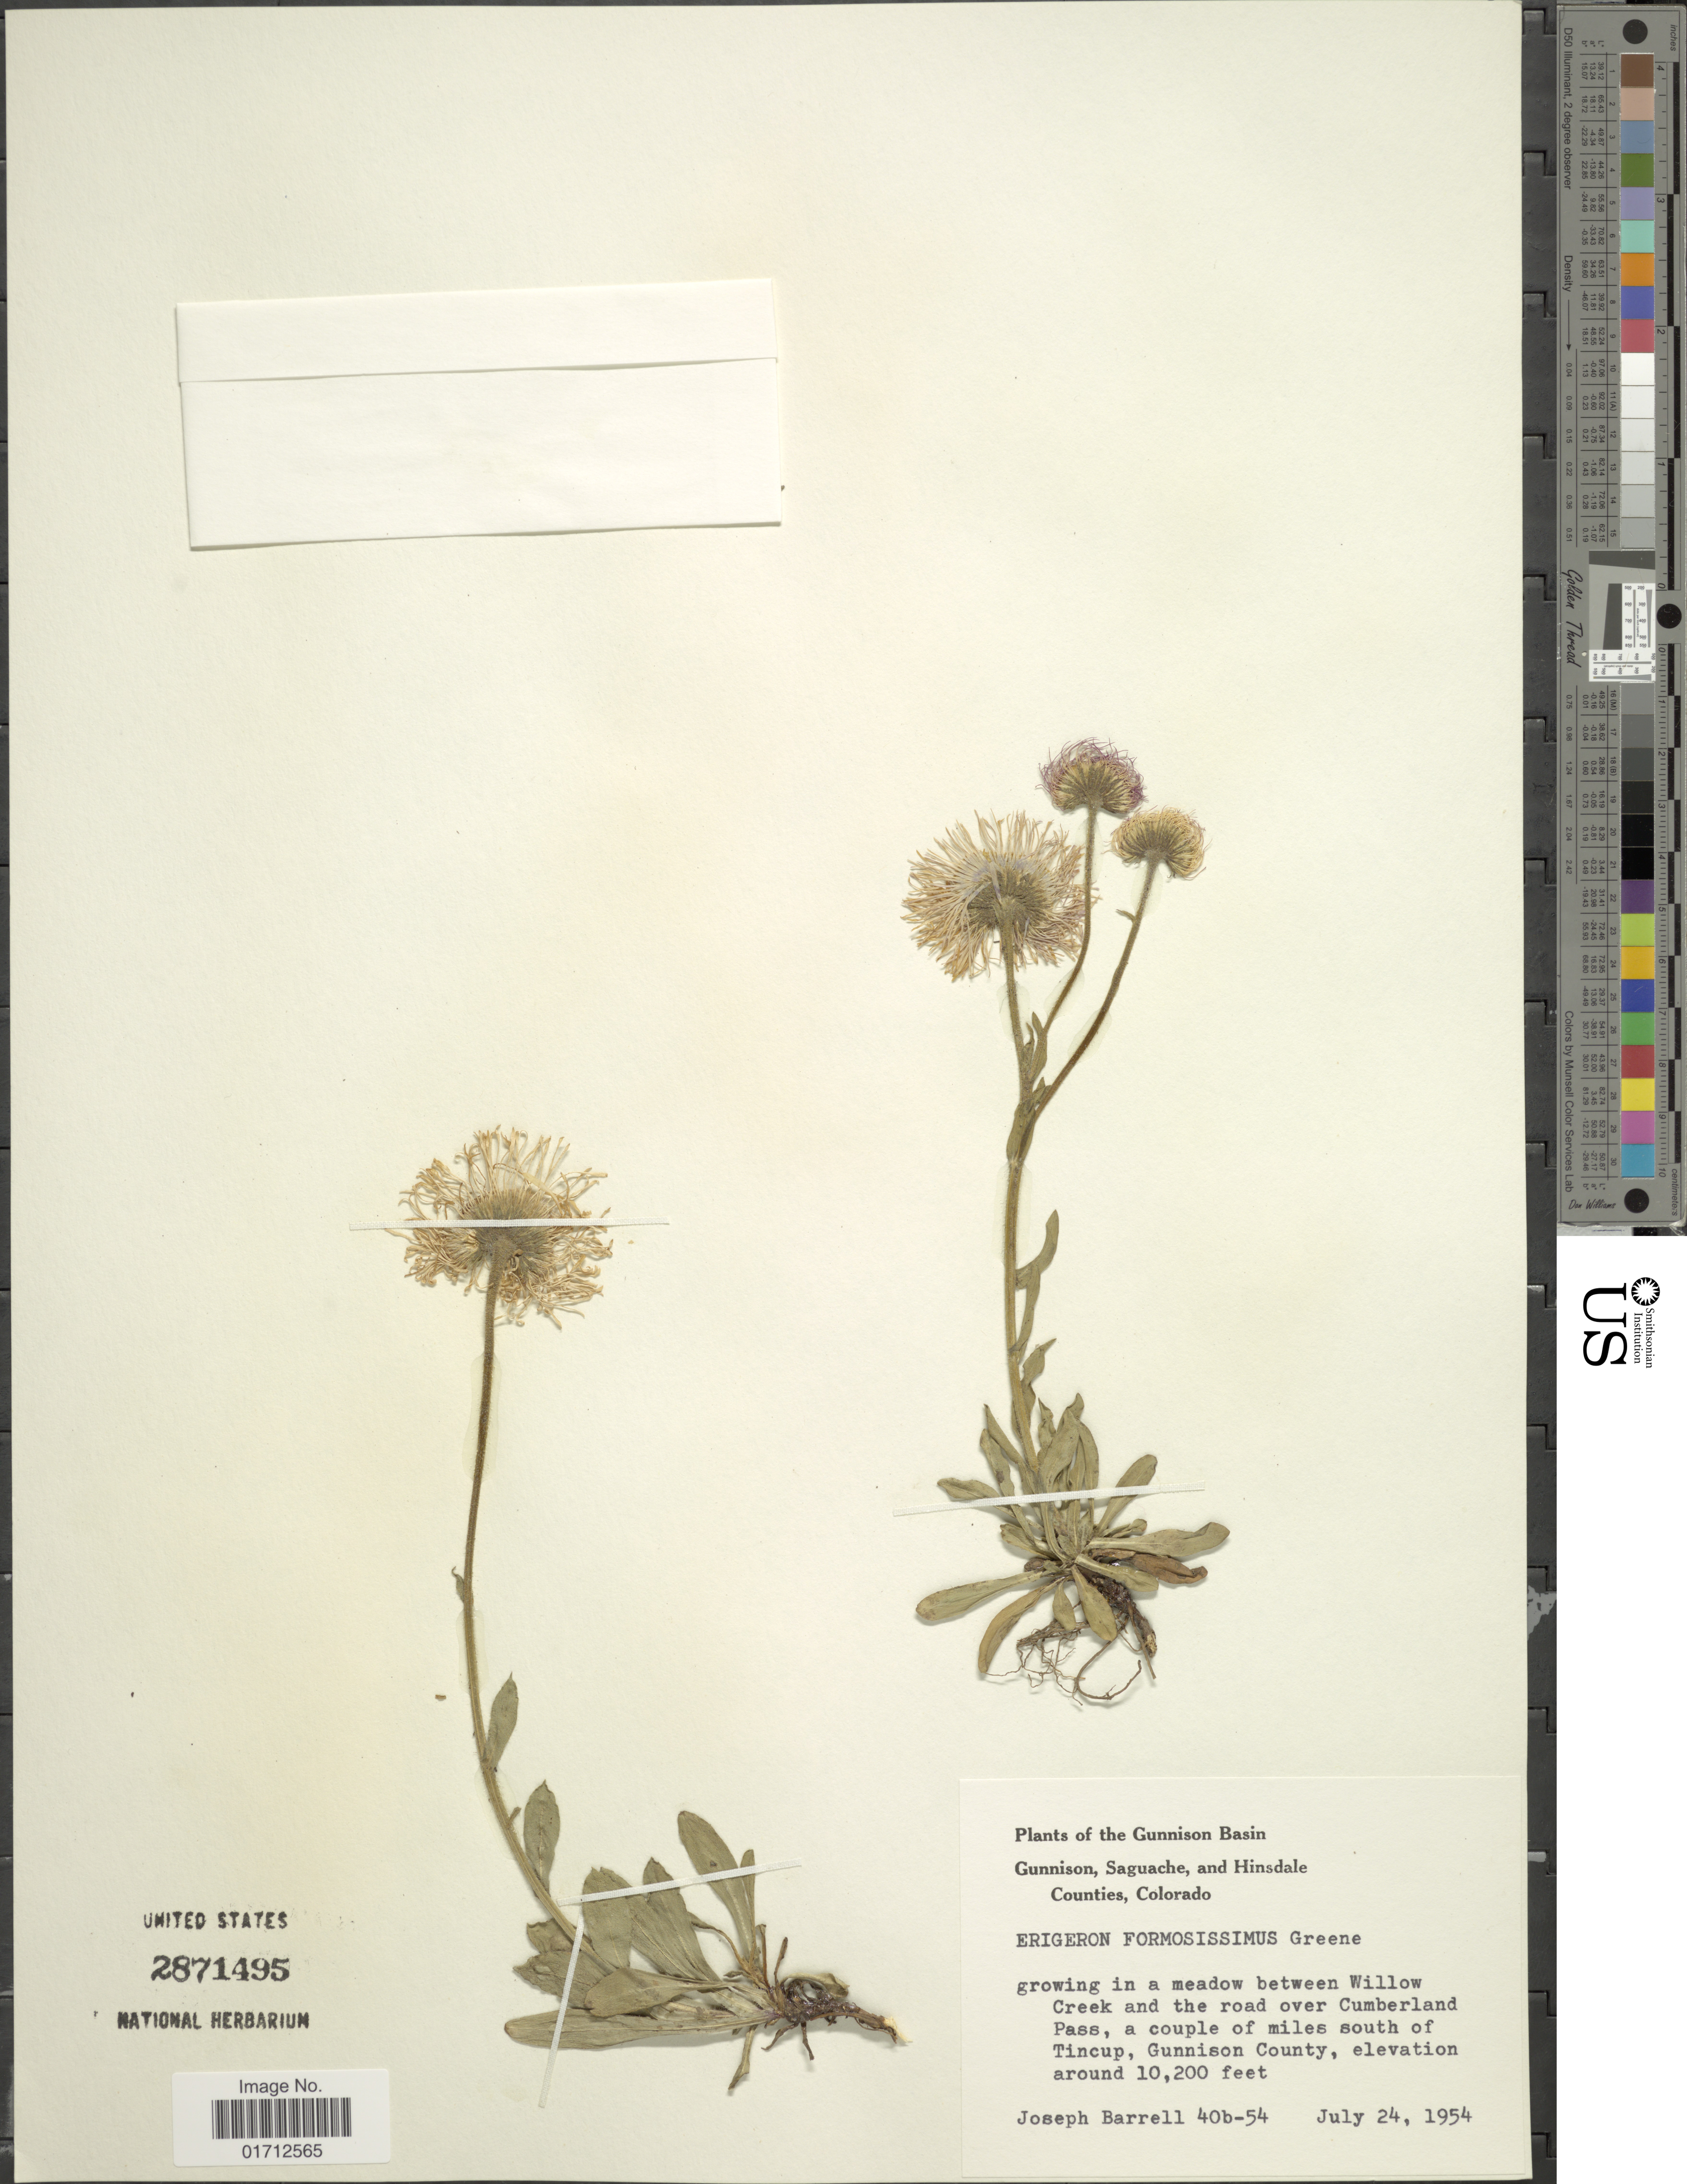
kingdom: Plantae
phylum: Tracheophyta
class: Magnoliopsida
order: Asterales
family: Asteraceae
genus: Erigeron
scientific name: Erigeron formosissimus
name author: Greene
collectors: J. Barrell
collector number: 40b-54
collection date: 1954-07-24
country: United States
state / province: Colorado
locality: The Gunnison Basin, Gunnison, Saguache, and Hinsdale Counties, between Willow Creek and the road over Cumberland Pass, a couple of miles south of Tincap, Gunnison County.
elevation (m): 3109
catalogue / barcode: US 2871495